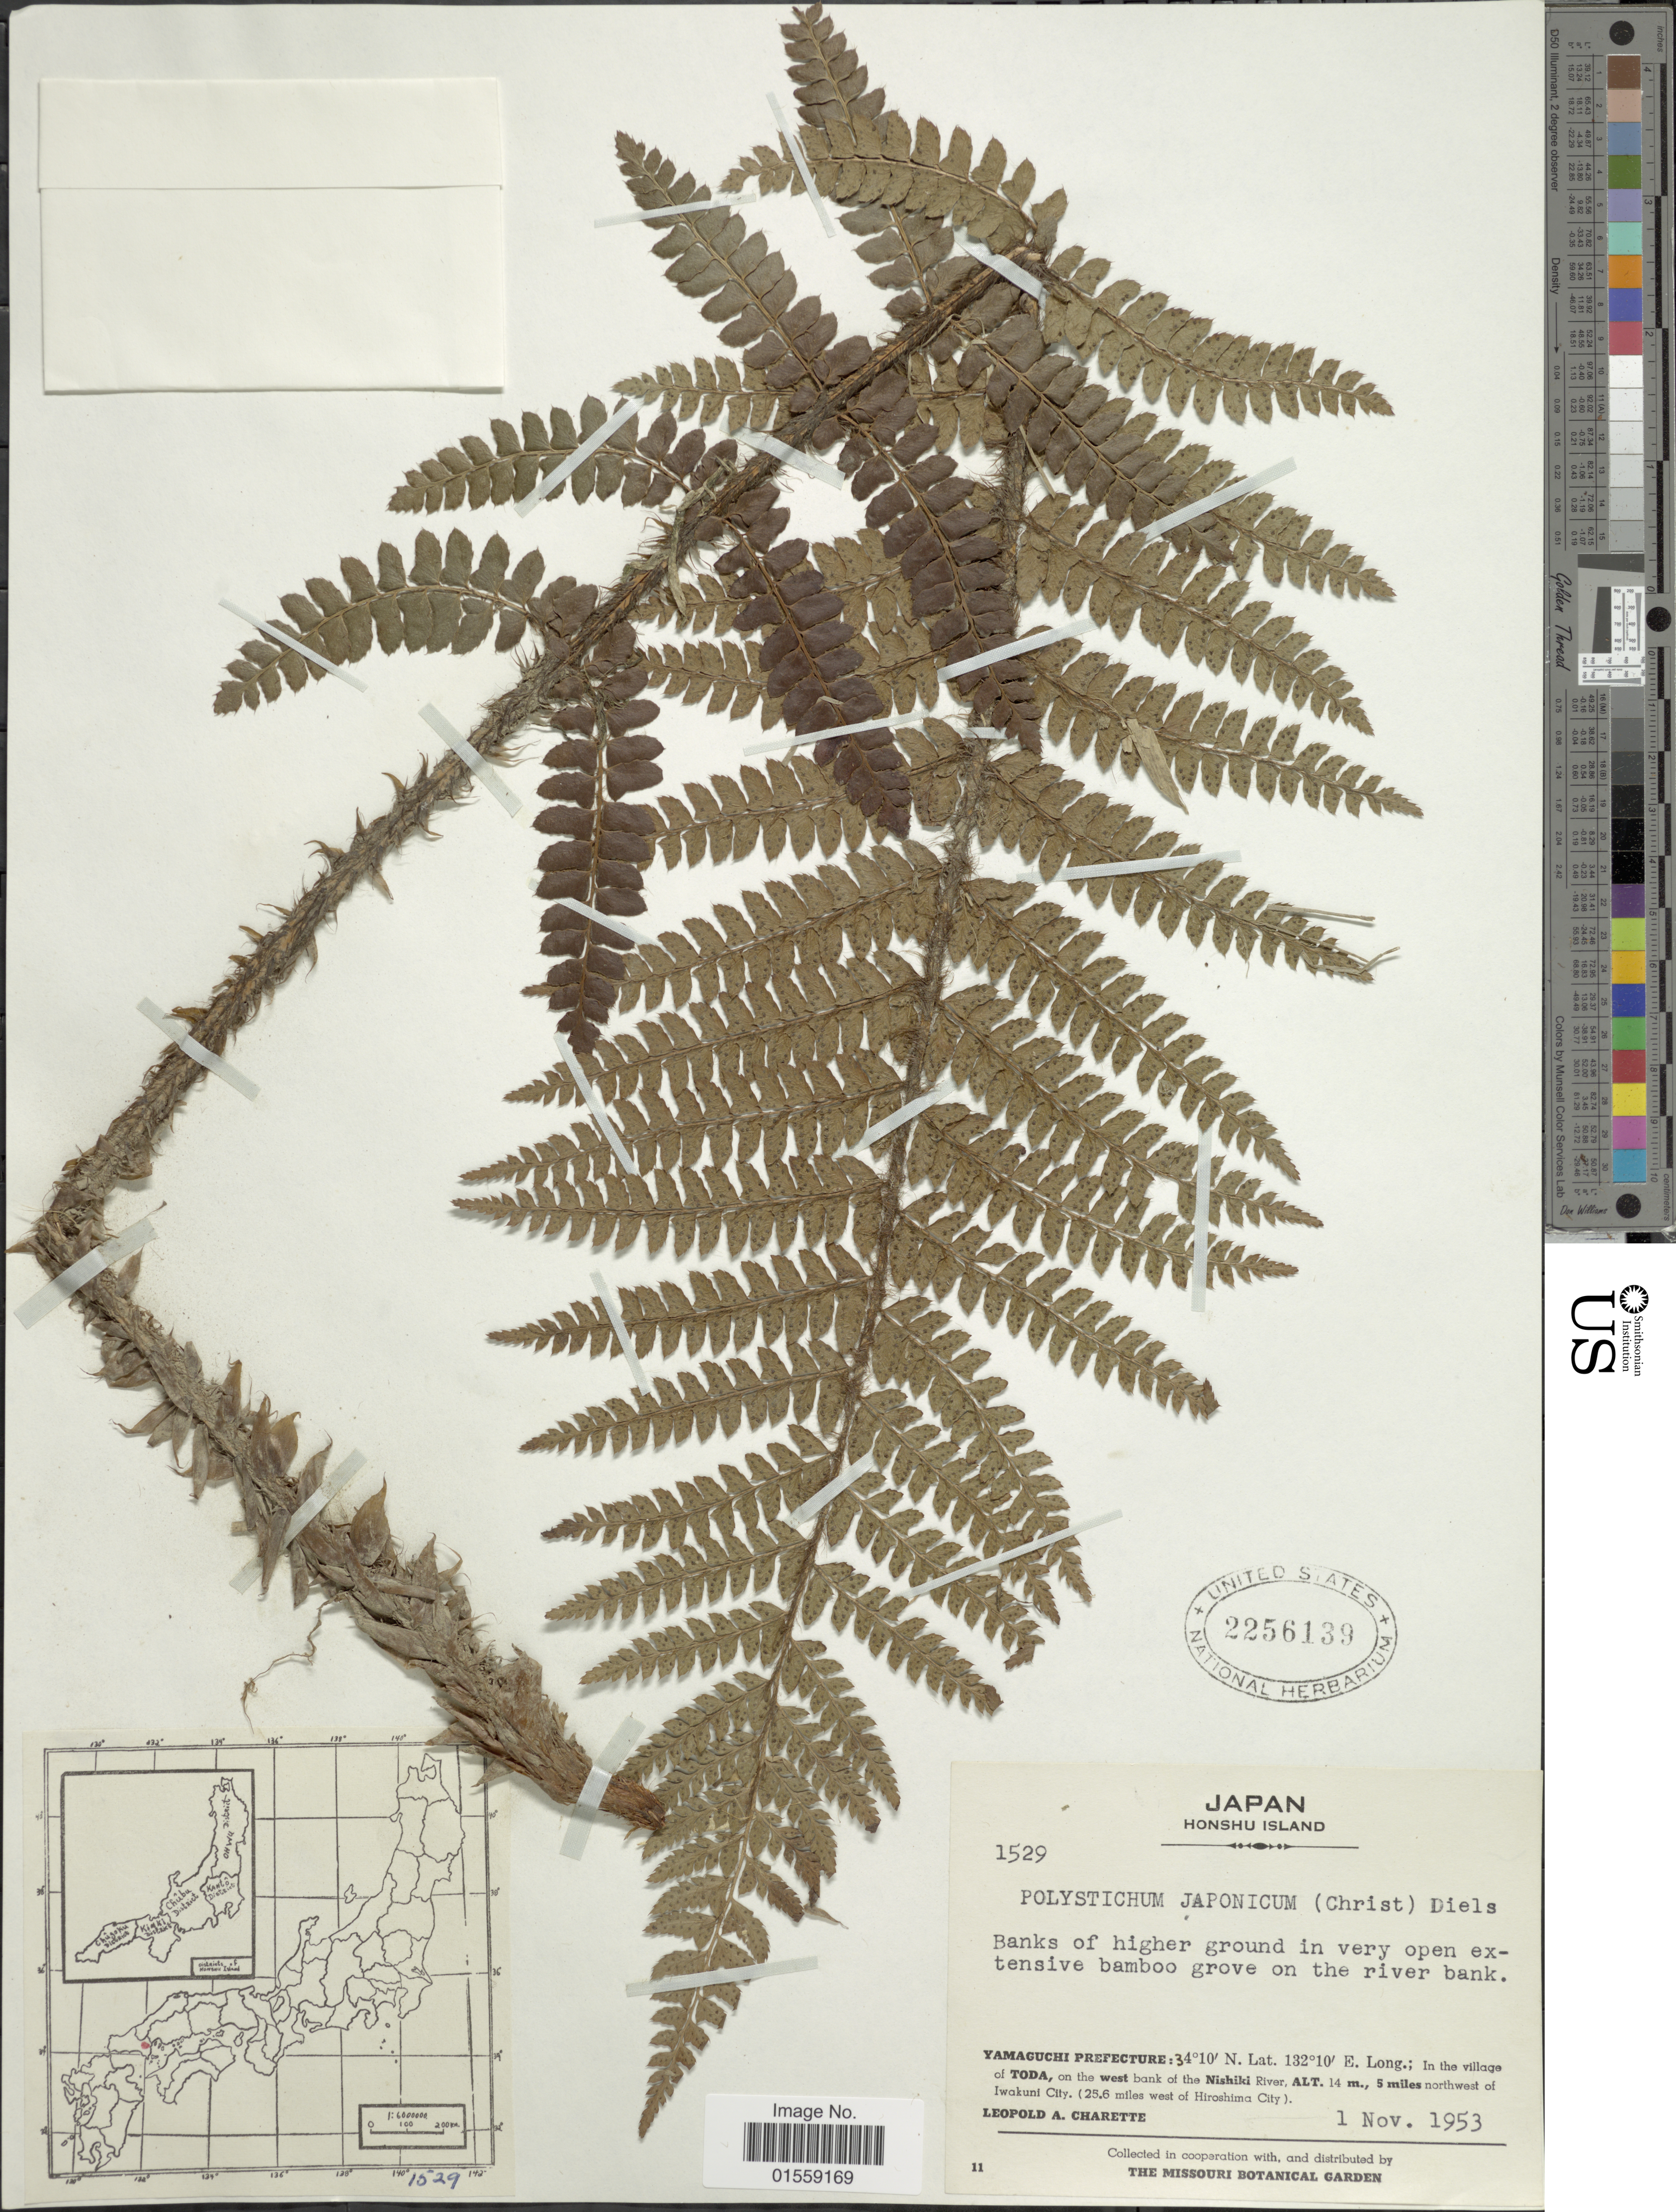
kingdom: Plantae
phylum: Tracheophyta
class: Polypodiopsida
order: Polypodiales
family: Dryopteridaceae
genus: Polystichum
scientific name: Polystichum japonicum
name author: Diels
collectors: L. A. Charette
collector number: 1529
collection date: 1953-11-01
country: Japan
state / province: Yamaguti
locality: Japan, Honshu Island, Yamaguchi Prefecture: in the village of Toda, on the west bank of the Nishiki River, 5 miles northwest of Iwakuni City. ( 25.6 miles west of Hiroshima City).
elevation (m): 14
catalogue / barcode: US 2256139